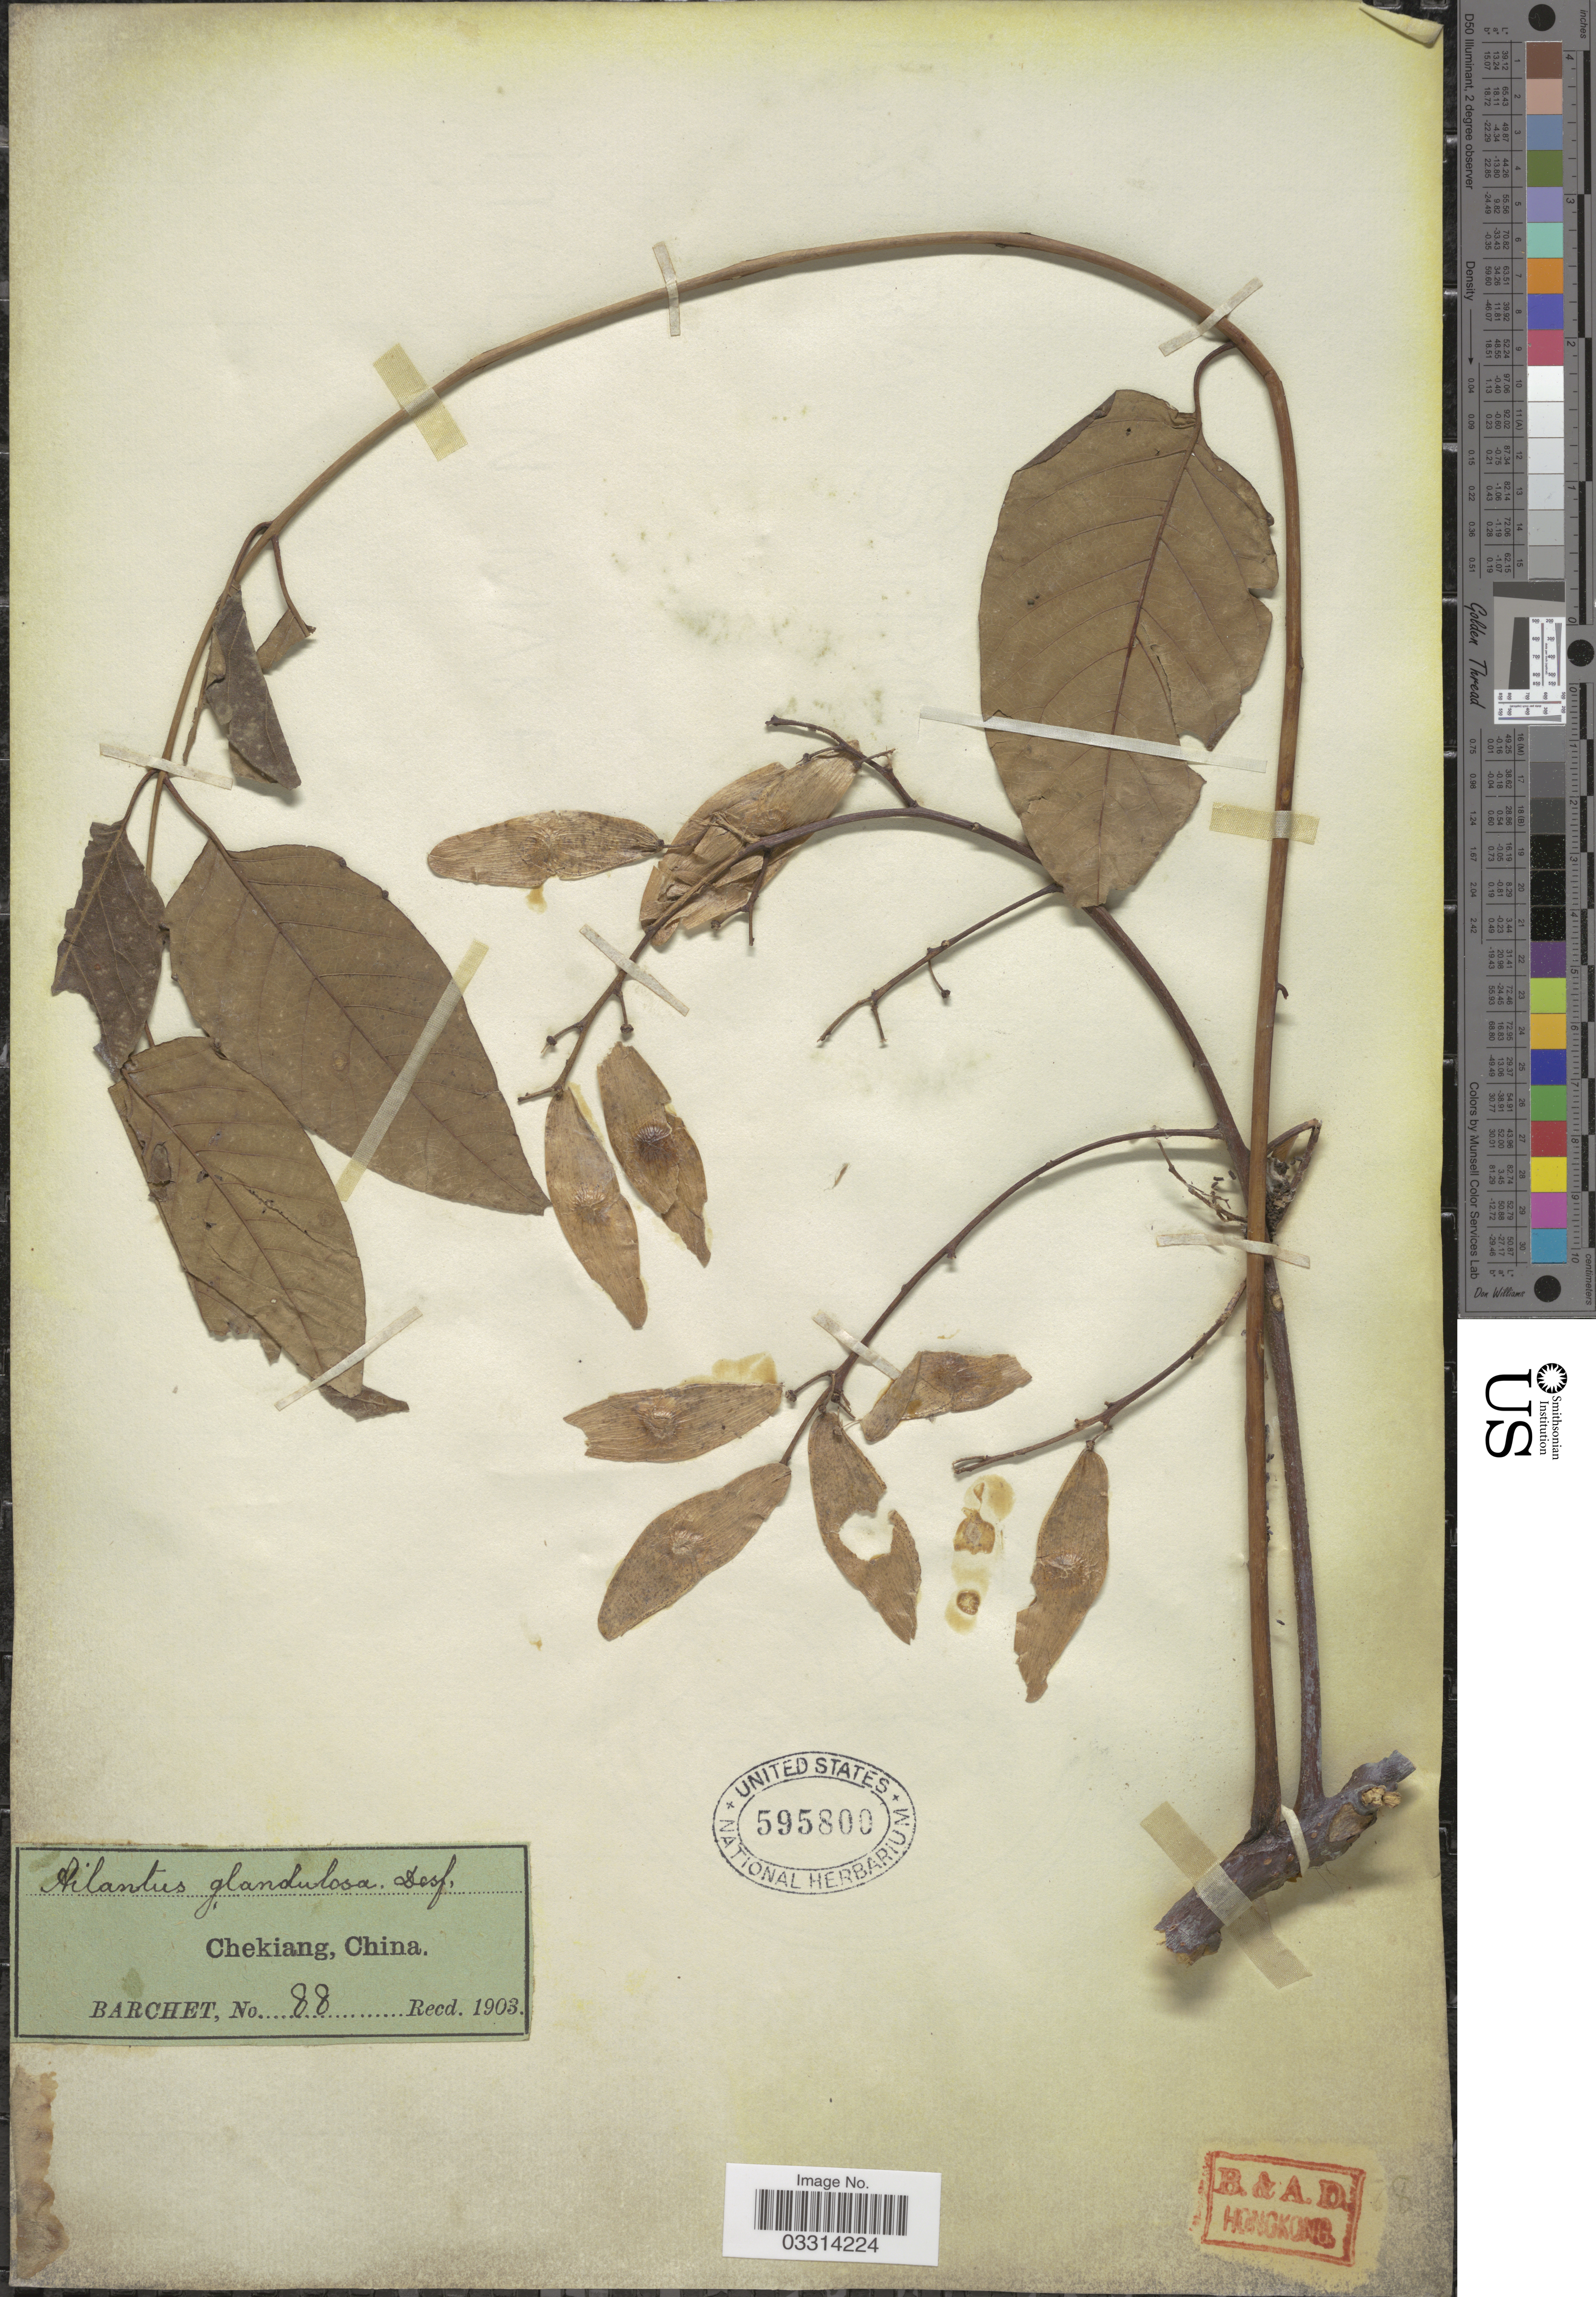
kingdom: Plantae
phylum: Tracheophyta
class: Magnoliopsida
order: Sapindales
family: Simaroubaceae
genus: Ailanthus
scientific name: Ailanthus altissima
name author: (Mill.) Swingle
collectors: Barchet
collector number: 88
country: China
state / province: Zhejiang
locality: Chekiang.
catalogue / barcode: US 595800